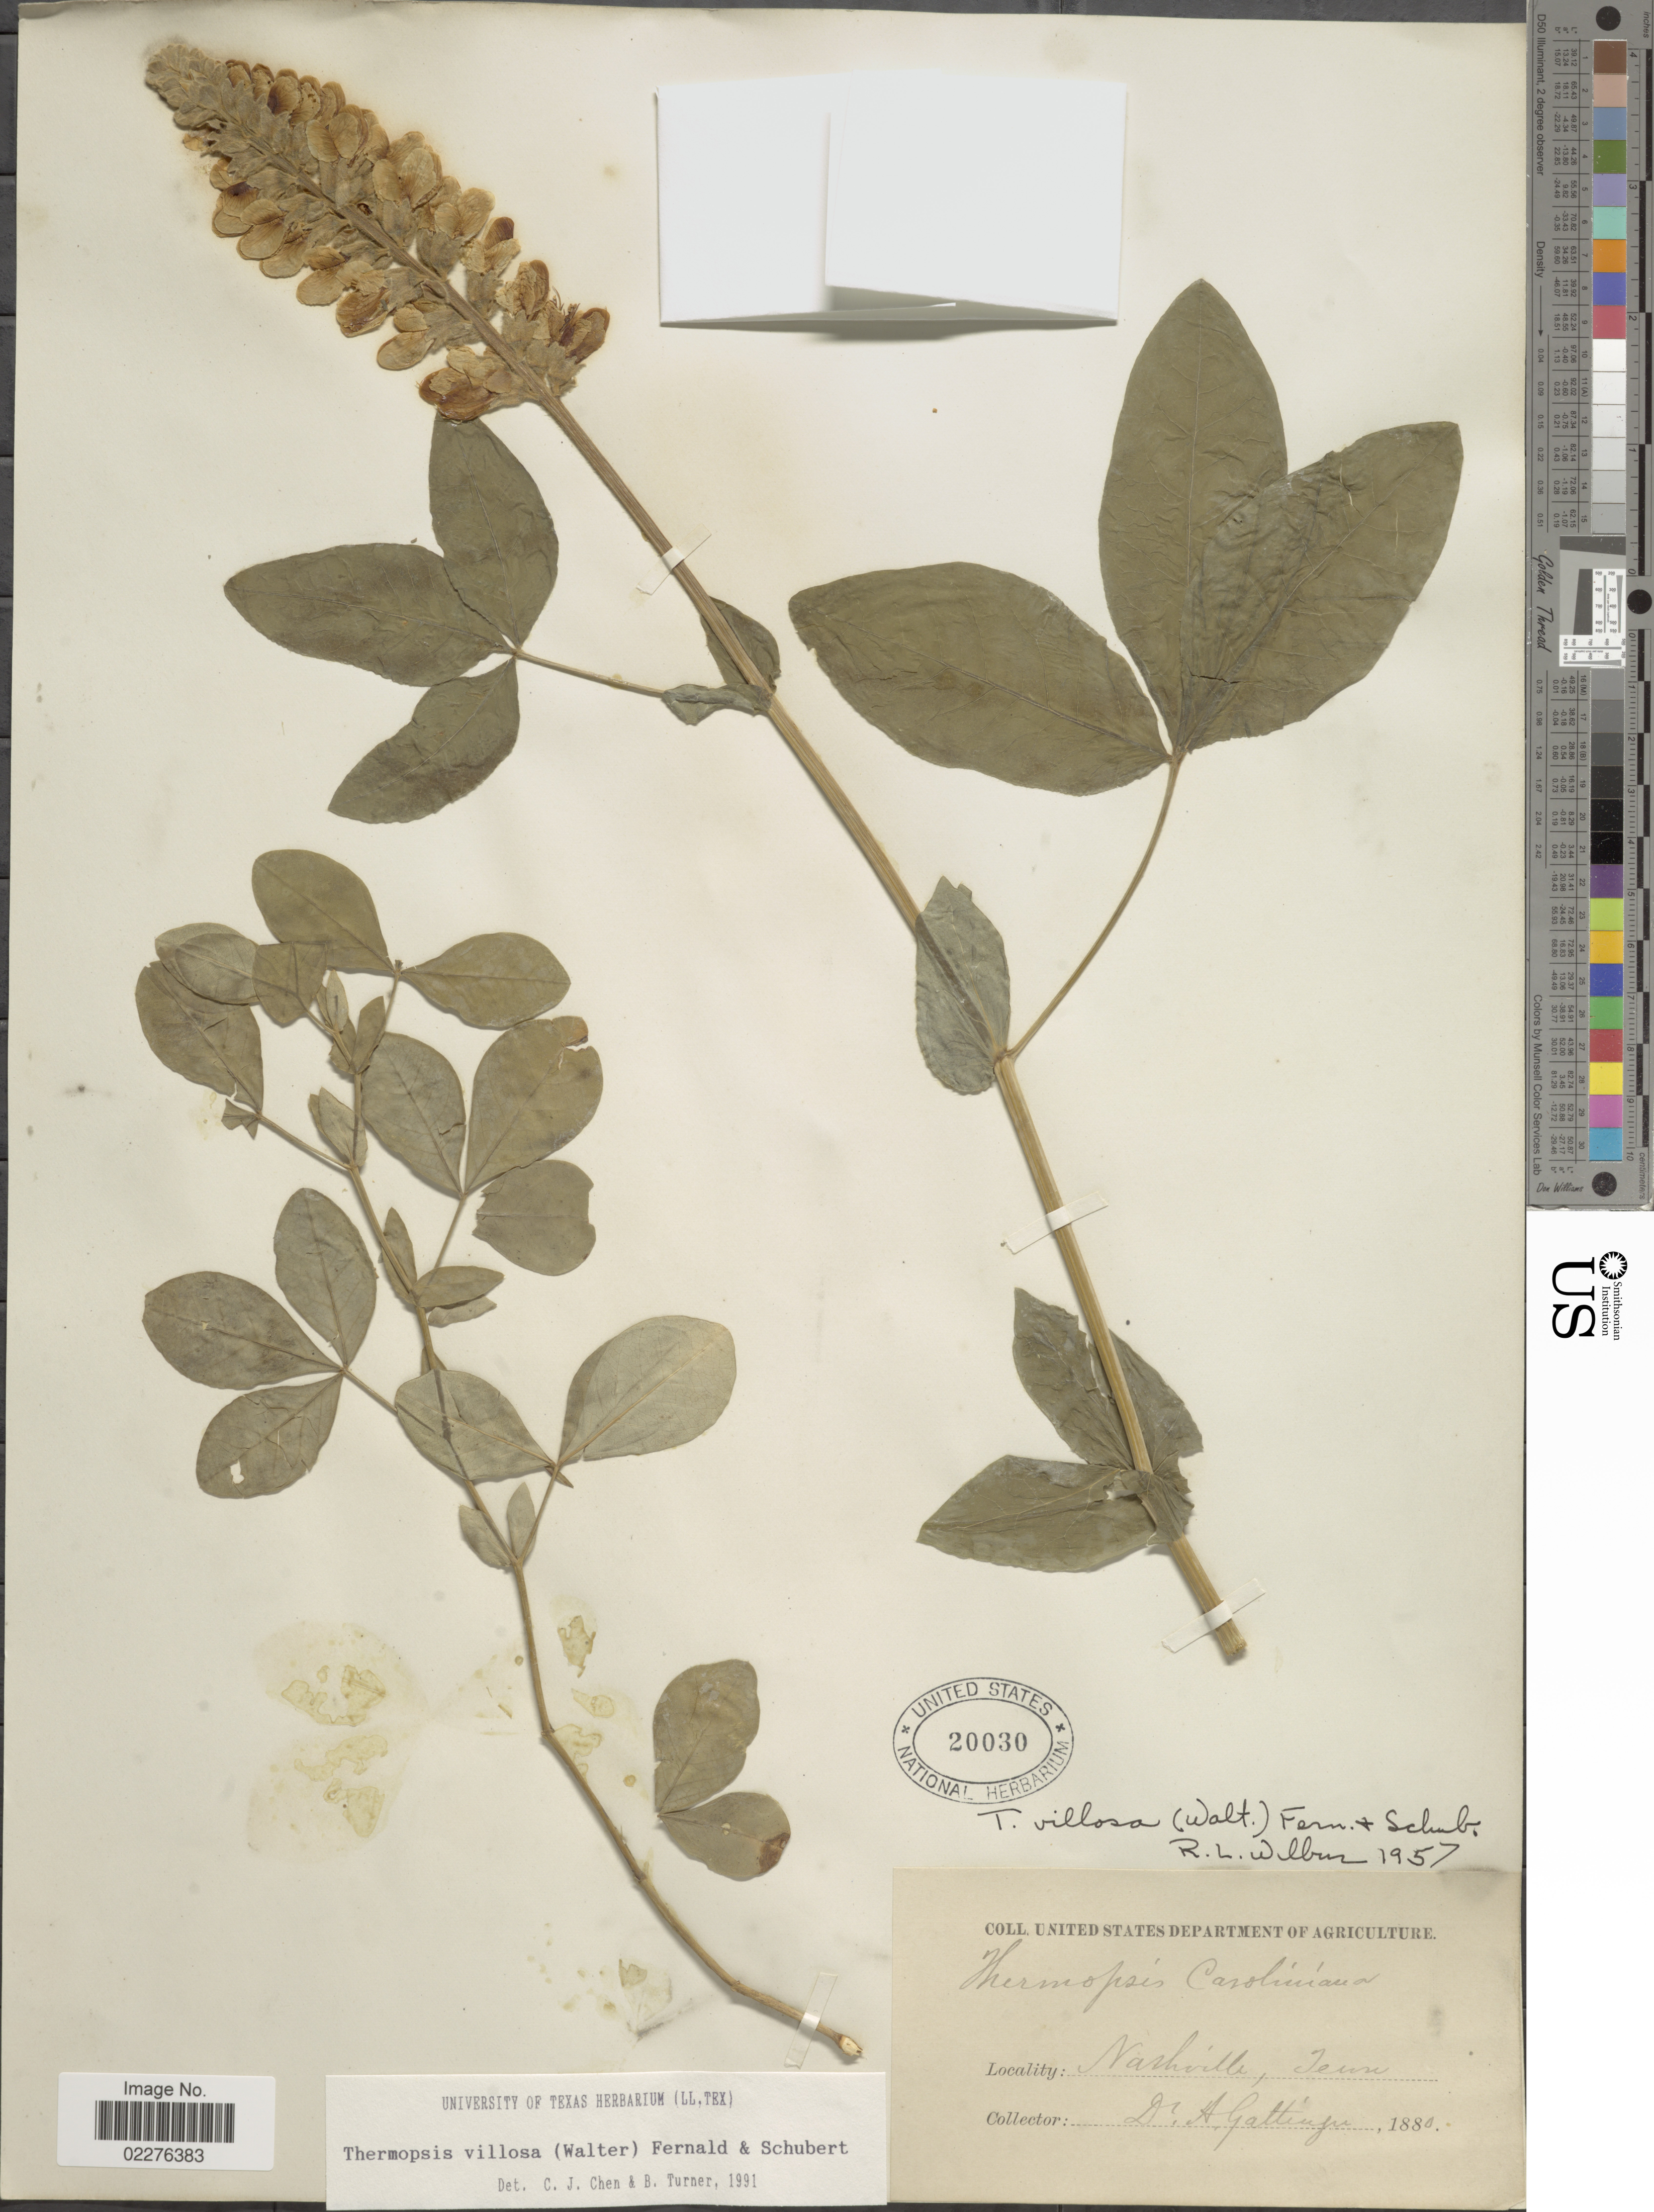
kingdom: Plantae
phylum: Tracheophyta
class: Magnoliopsida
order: Fabales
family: Fabaceae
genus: Thermopsis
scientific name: Thermopsis villosa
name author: (Walter) Fernald & B.G. Schub.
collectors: A. Gattinger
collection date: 1880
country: United States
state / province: Tennessee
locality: Nashville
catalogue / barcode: US 20030